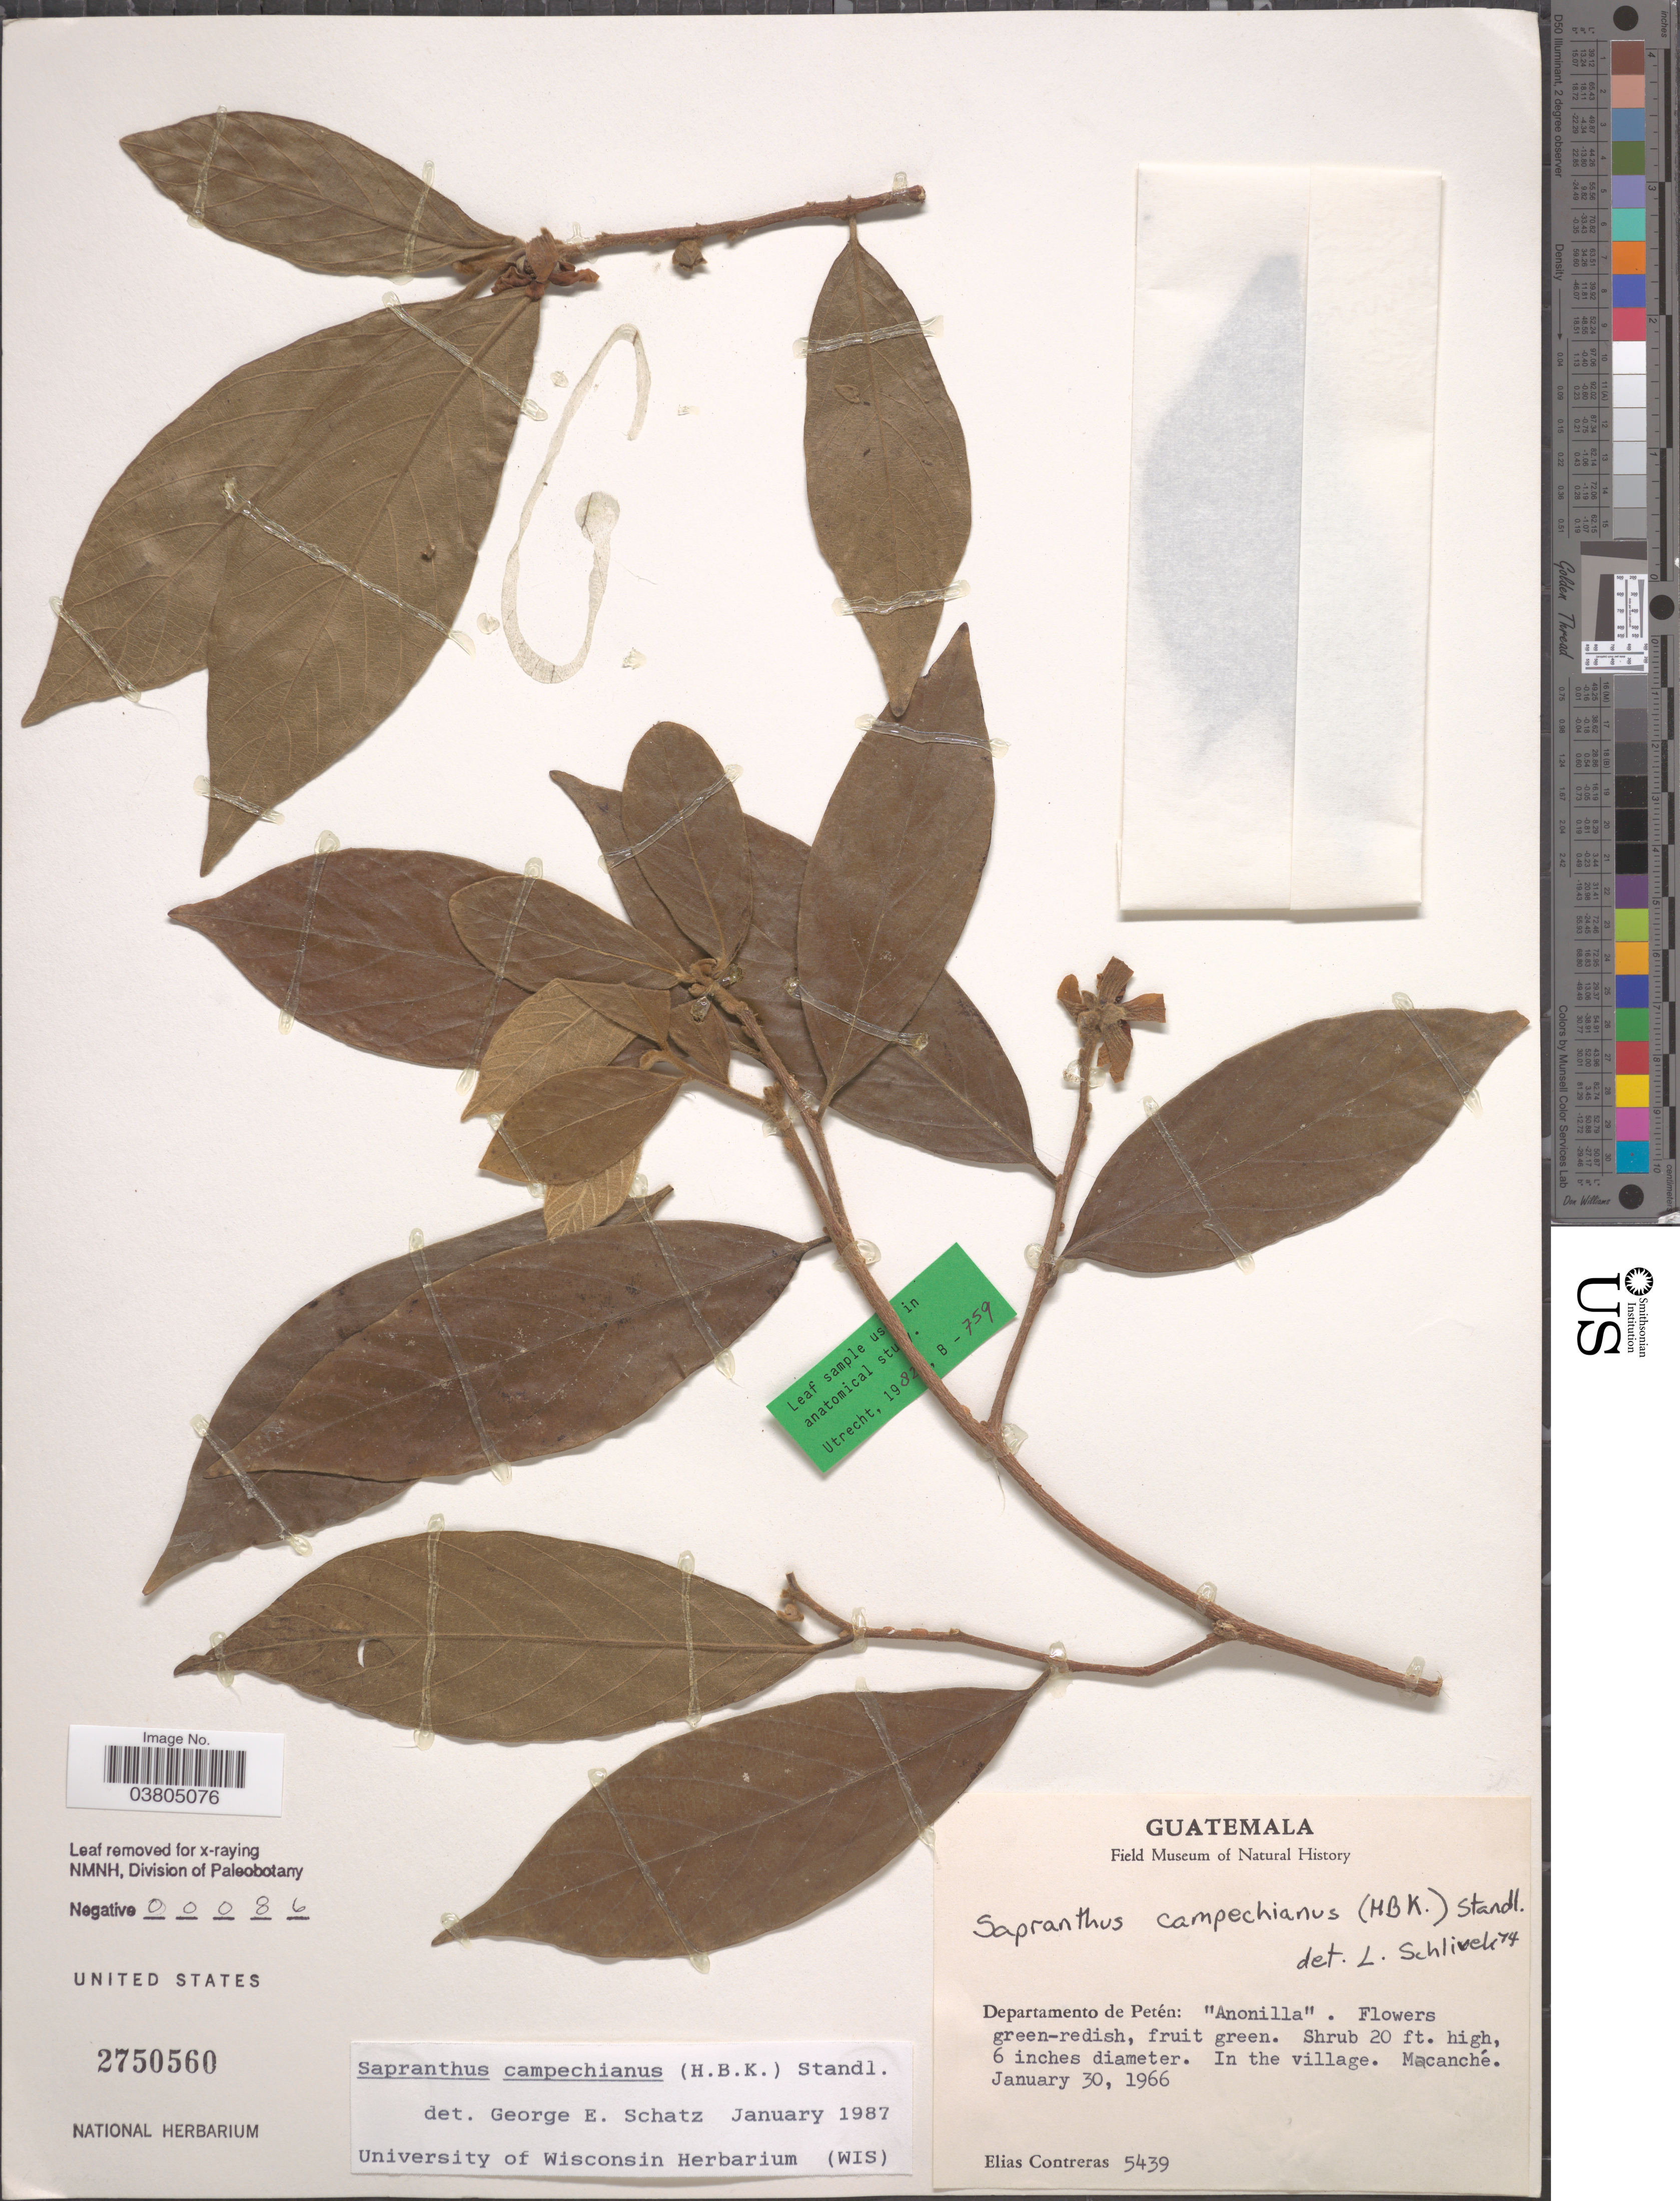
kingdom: Plantae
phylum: Tracheophyta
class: Magnoliopsida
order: Magnoliales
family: Annonaceae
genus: Sapranthus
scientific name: Sapranthus campechianus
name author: (Kunth) Standl.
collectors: E. Contreras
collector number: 5439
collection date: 1966-01-30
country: Guatemala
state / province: El Peten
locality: Departamento de Petén: In the village. Macanché.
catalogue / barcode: US 2750560